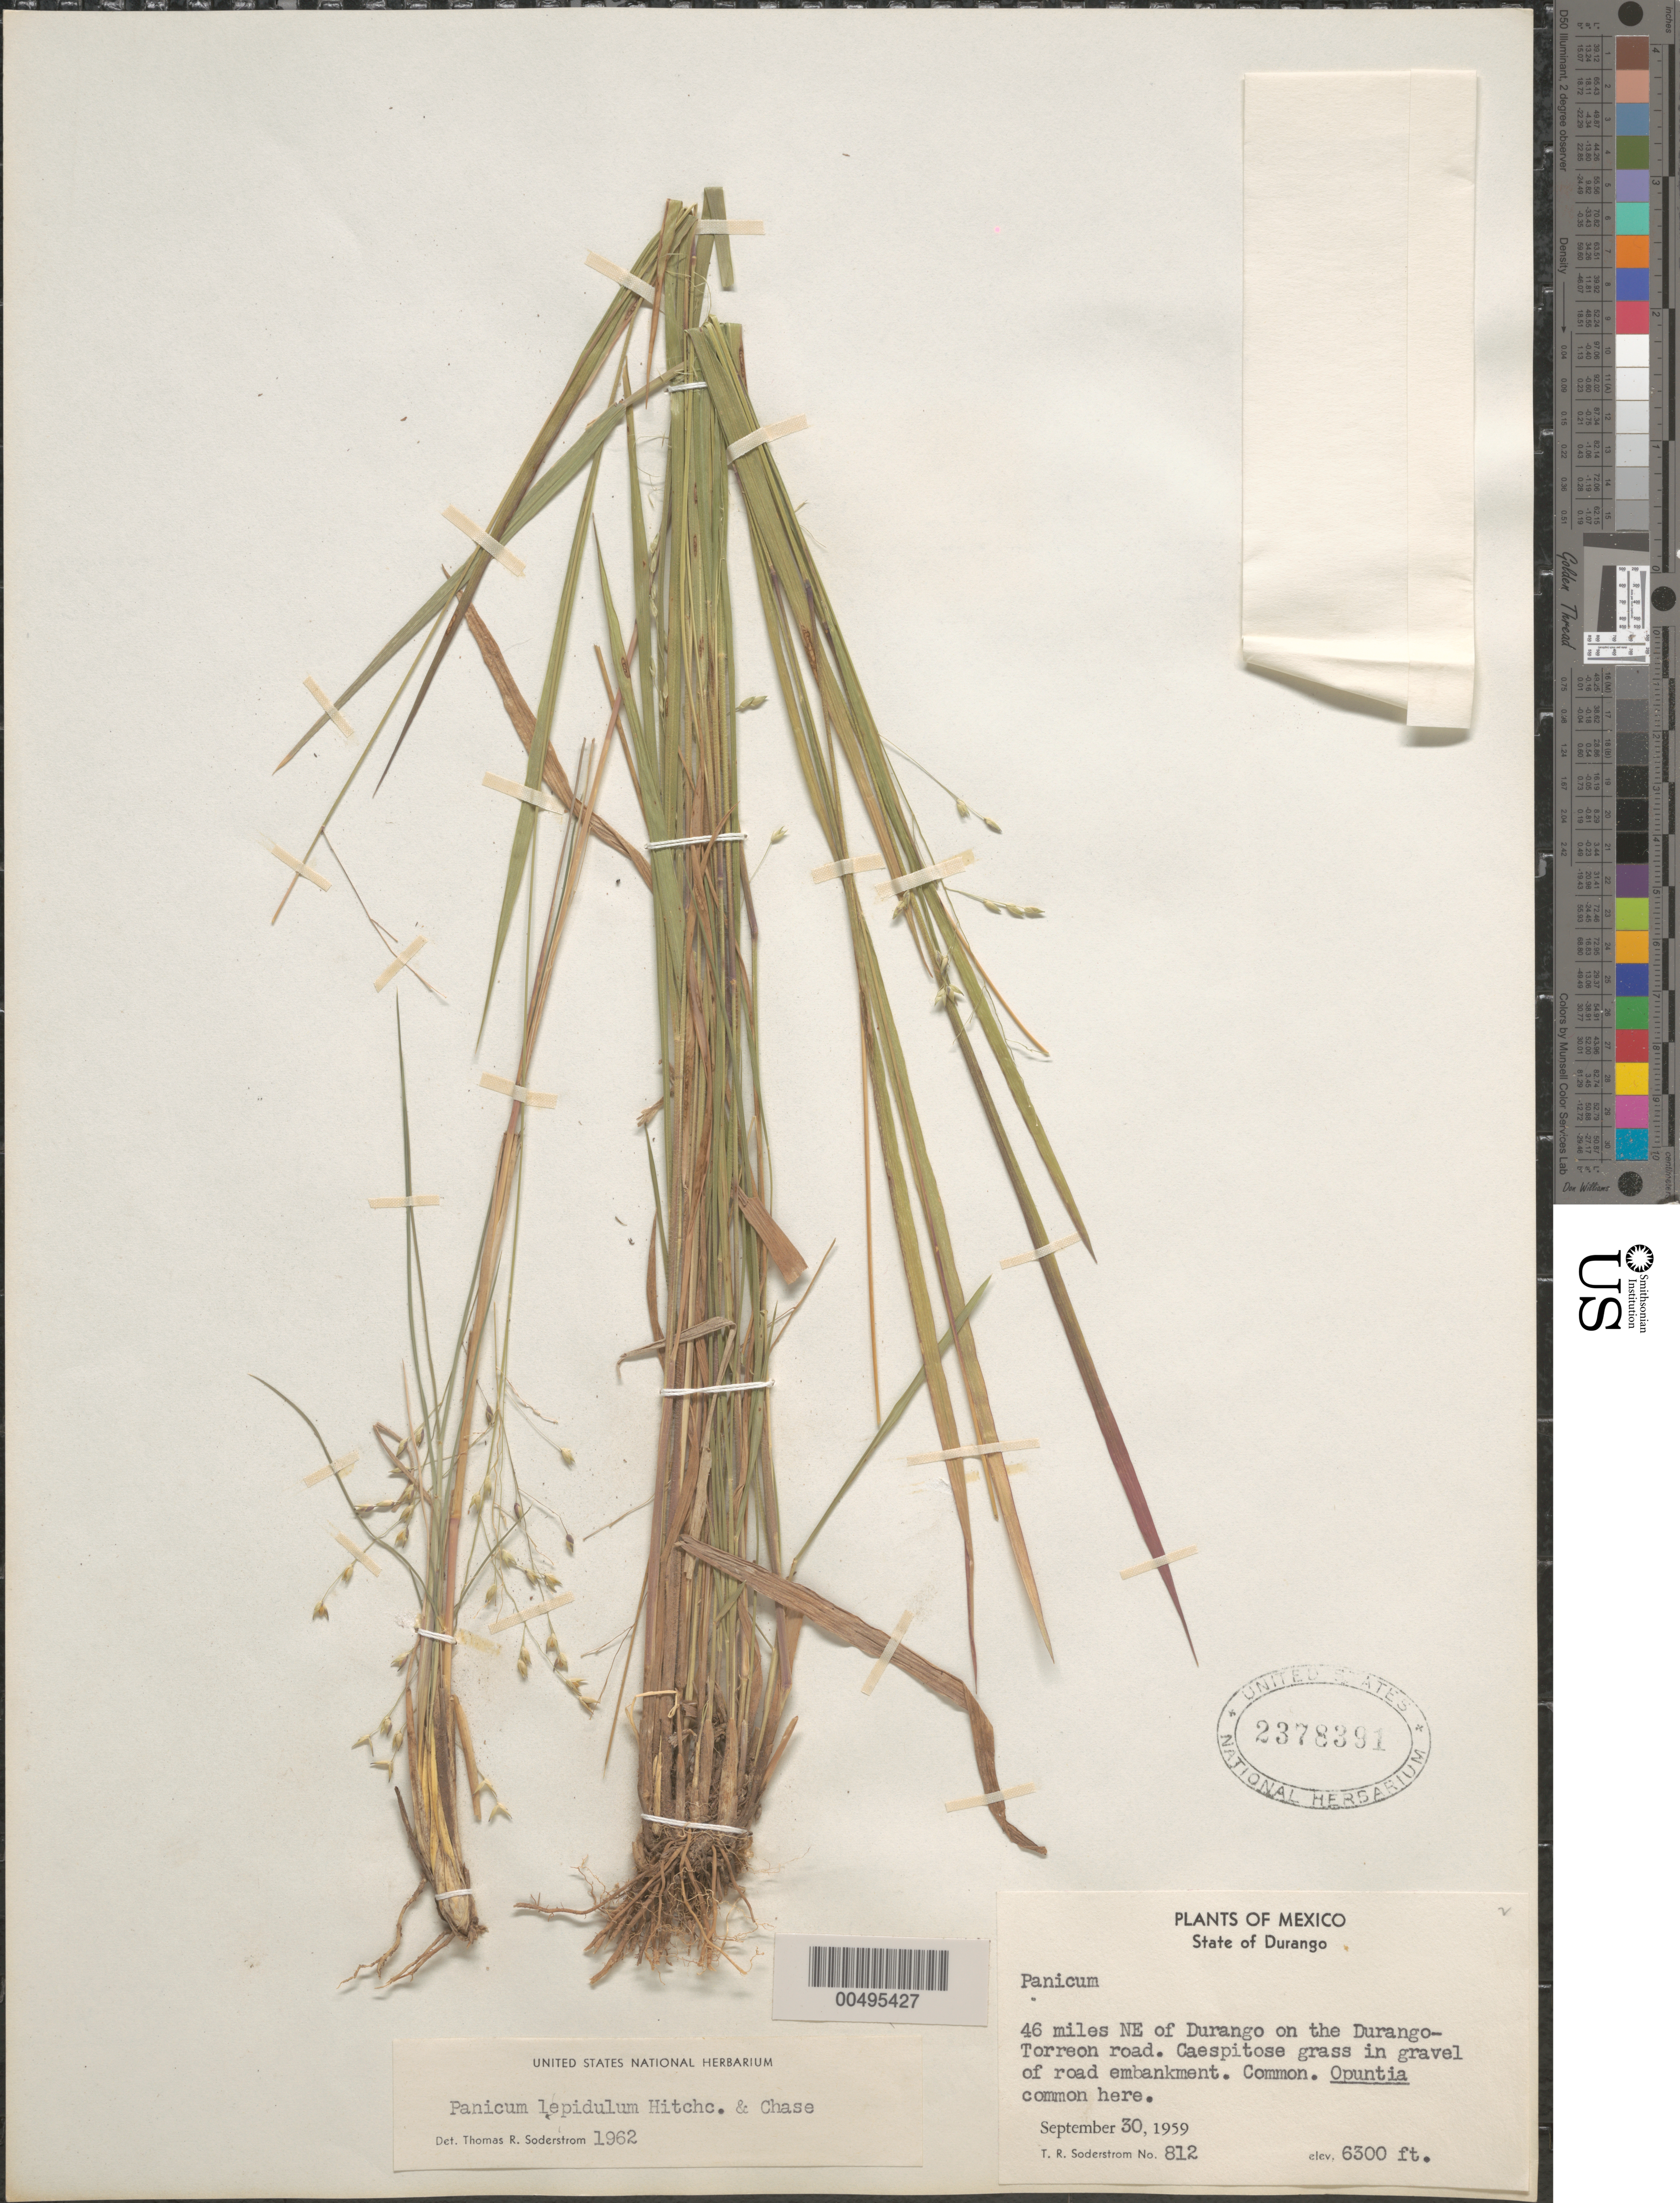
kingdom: Plantae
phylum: Tracheophyta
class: Liliopsida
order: Poales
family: Poaceae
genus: Panicum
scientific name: Panicum lepidulum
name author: Hitchc. & Chase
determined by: Soderstrom, T. R.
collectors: T. R. Soderstrom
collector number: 812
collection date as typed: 30 Sep 1959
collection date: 1959-09-30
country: Mexico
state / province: Durango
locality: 46 mi NE of Durango on the Durango-Torreon rd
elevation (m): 1920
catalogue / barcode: US 2378391